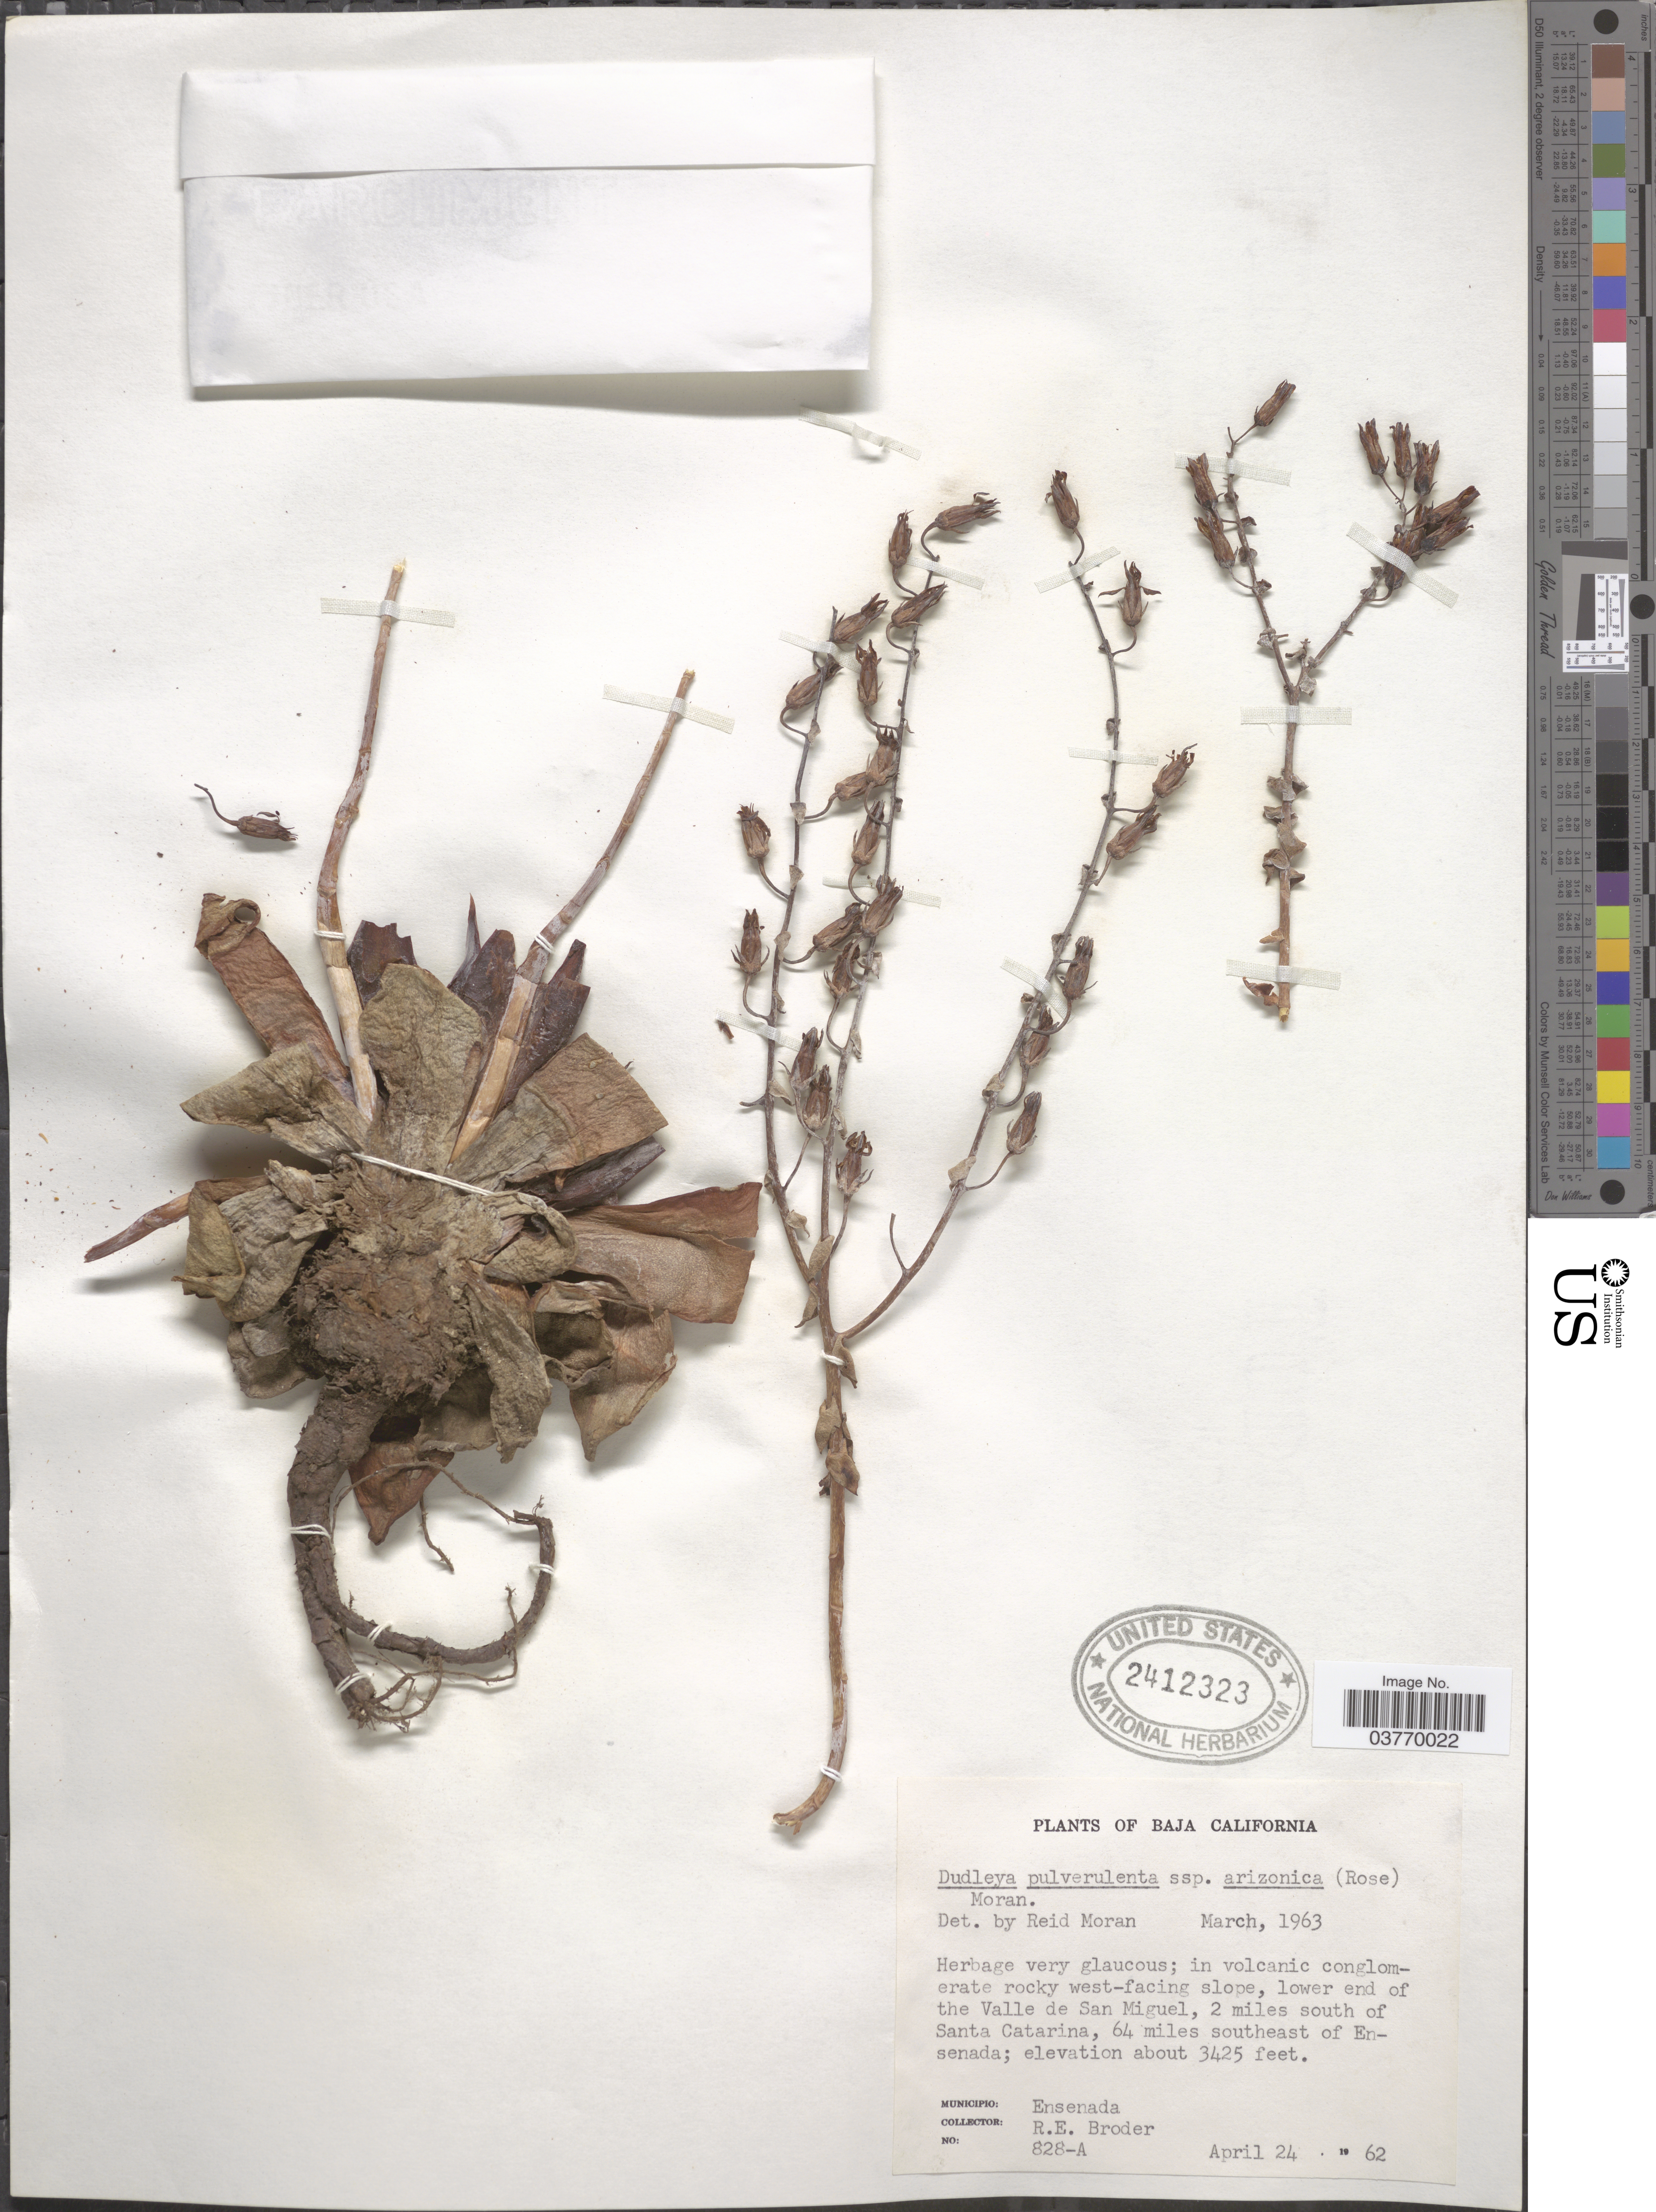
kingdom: Plantae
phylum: Tracheophyta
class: Magnoliopsida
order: Saxifragales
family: Crassulaceae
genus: Dudleya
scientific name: Dudleya pulverulenta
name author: (Nutt.) Britton & Rose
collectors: R. Broder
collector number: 828-A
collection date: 1962-04-24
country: Mexico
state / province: Baja California Norte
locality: In volcanic conglomerate rocky west-facing slope, lower end of the Valle de San Miguel, 2 miles south of Santa Catarina, 64 miles southeast of Ensenada;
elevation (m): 1044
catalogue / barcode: US 2412323